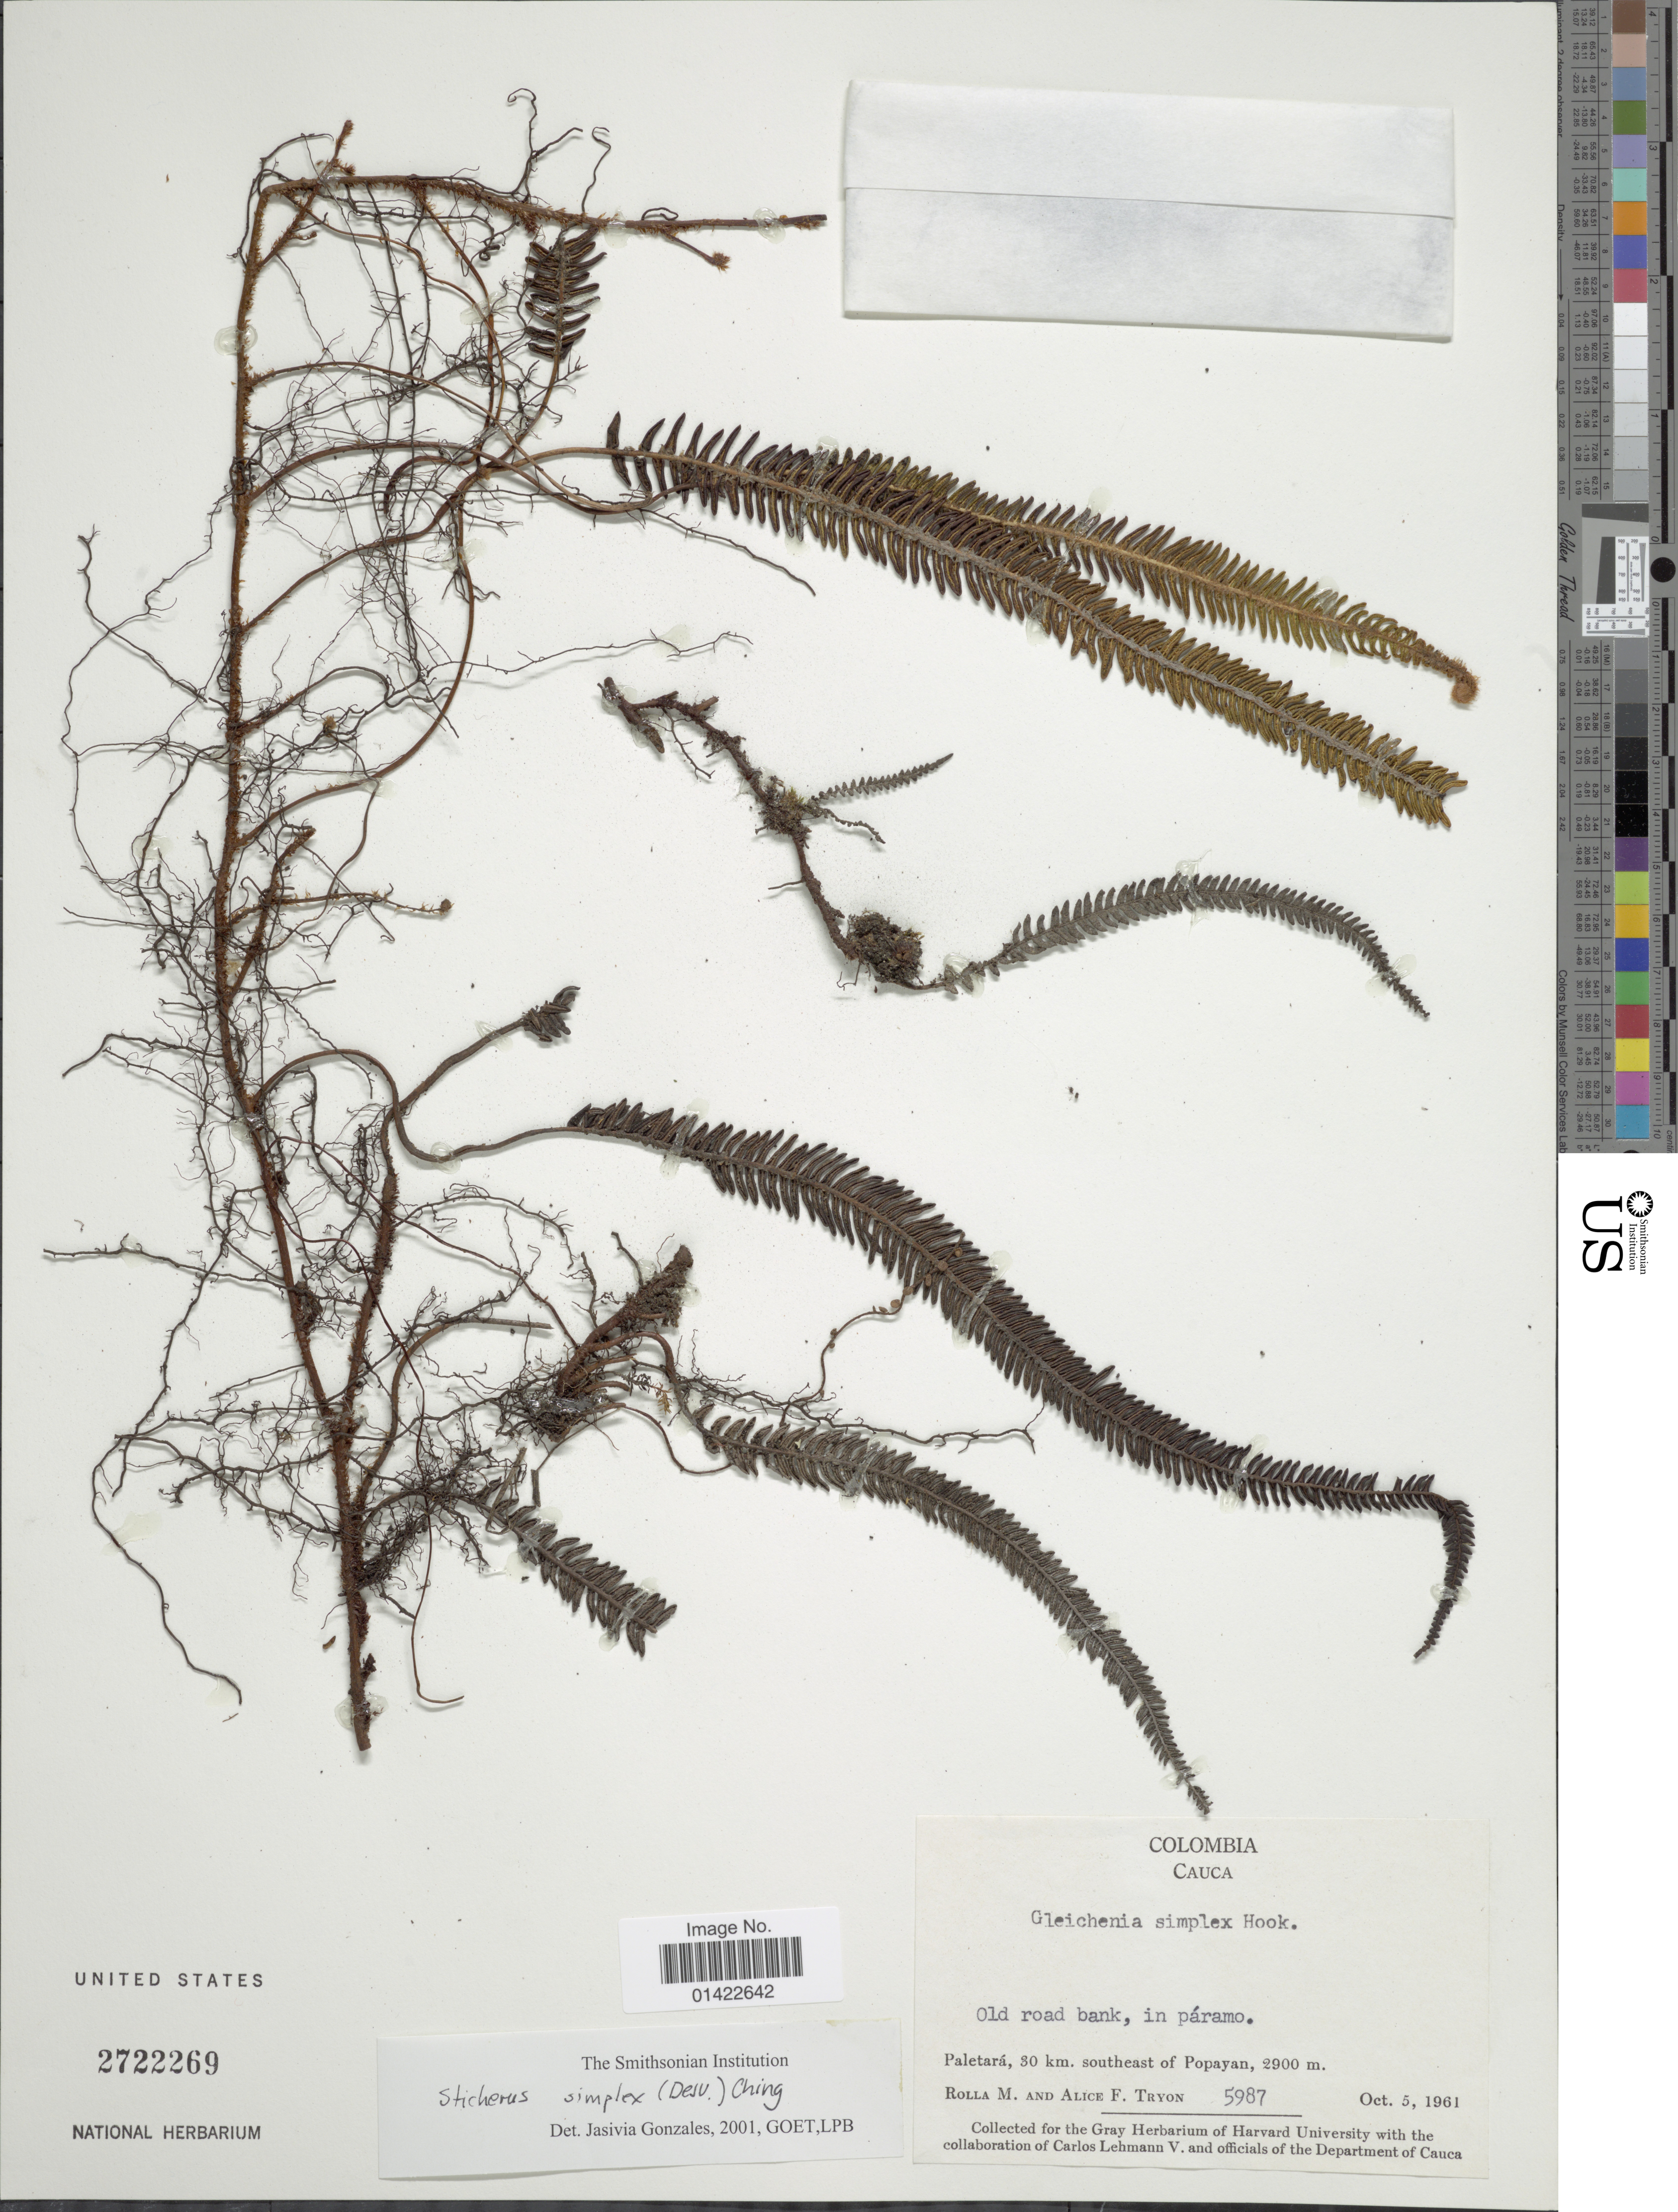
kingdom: Plantae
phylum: Tracheophyta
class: Polypodiopsida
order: Gleicheniales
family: Gleicheniaceae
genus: Sticherus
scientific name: Sticherus simplex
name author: (Desv.) Ching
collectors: R. M. Tryon & A. F. Tryon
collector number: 5987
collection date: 1961-10-05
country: Colombia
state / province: Cauca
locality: Paletará, 30 km. southeast of Popayan.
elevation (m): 2900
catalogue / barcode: US 2722269